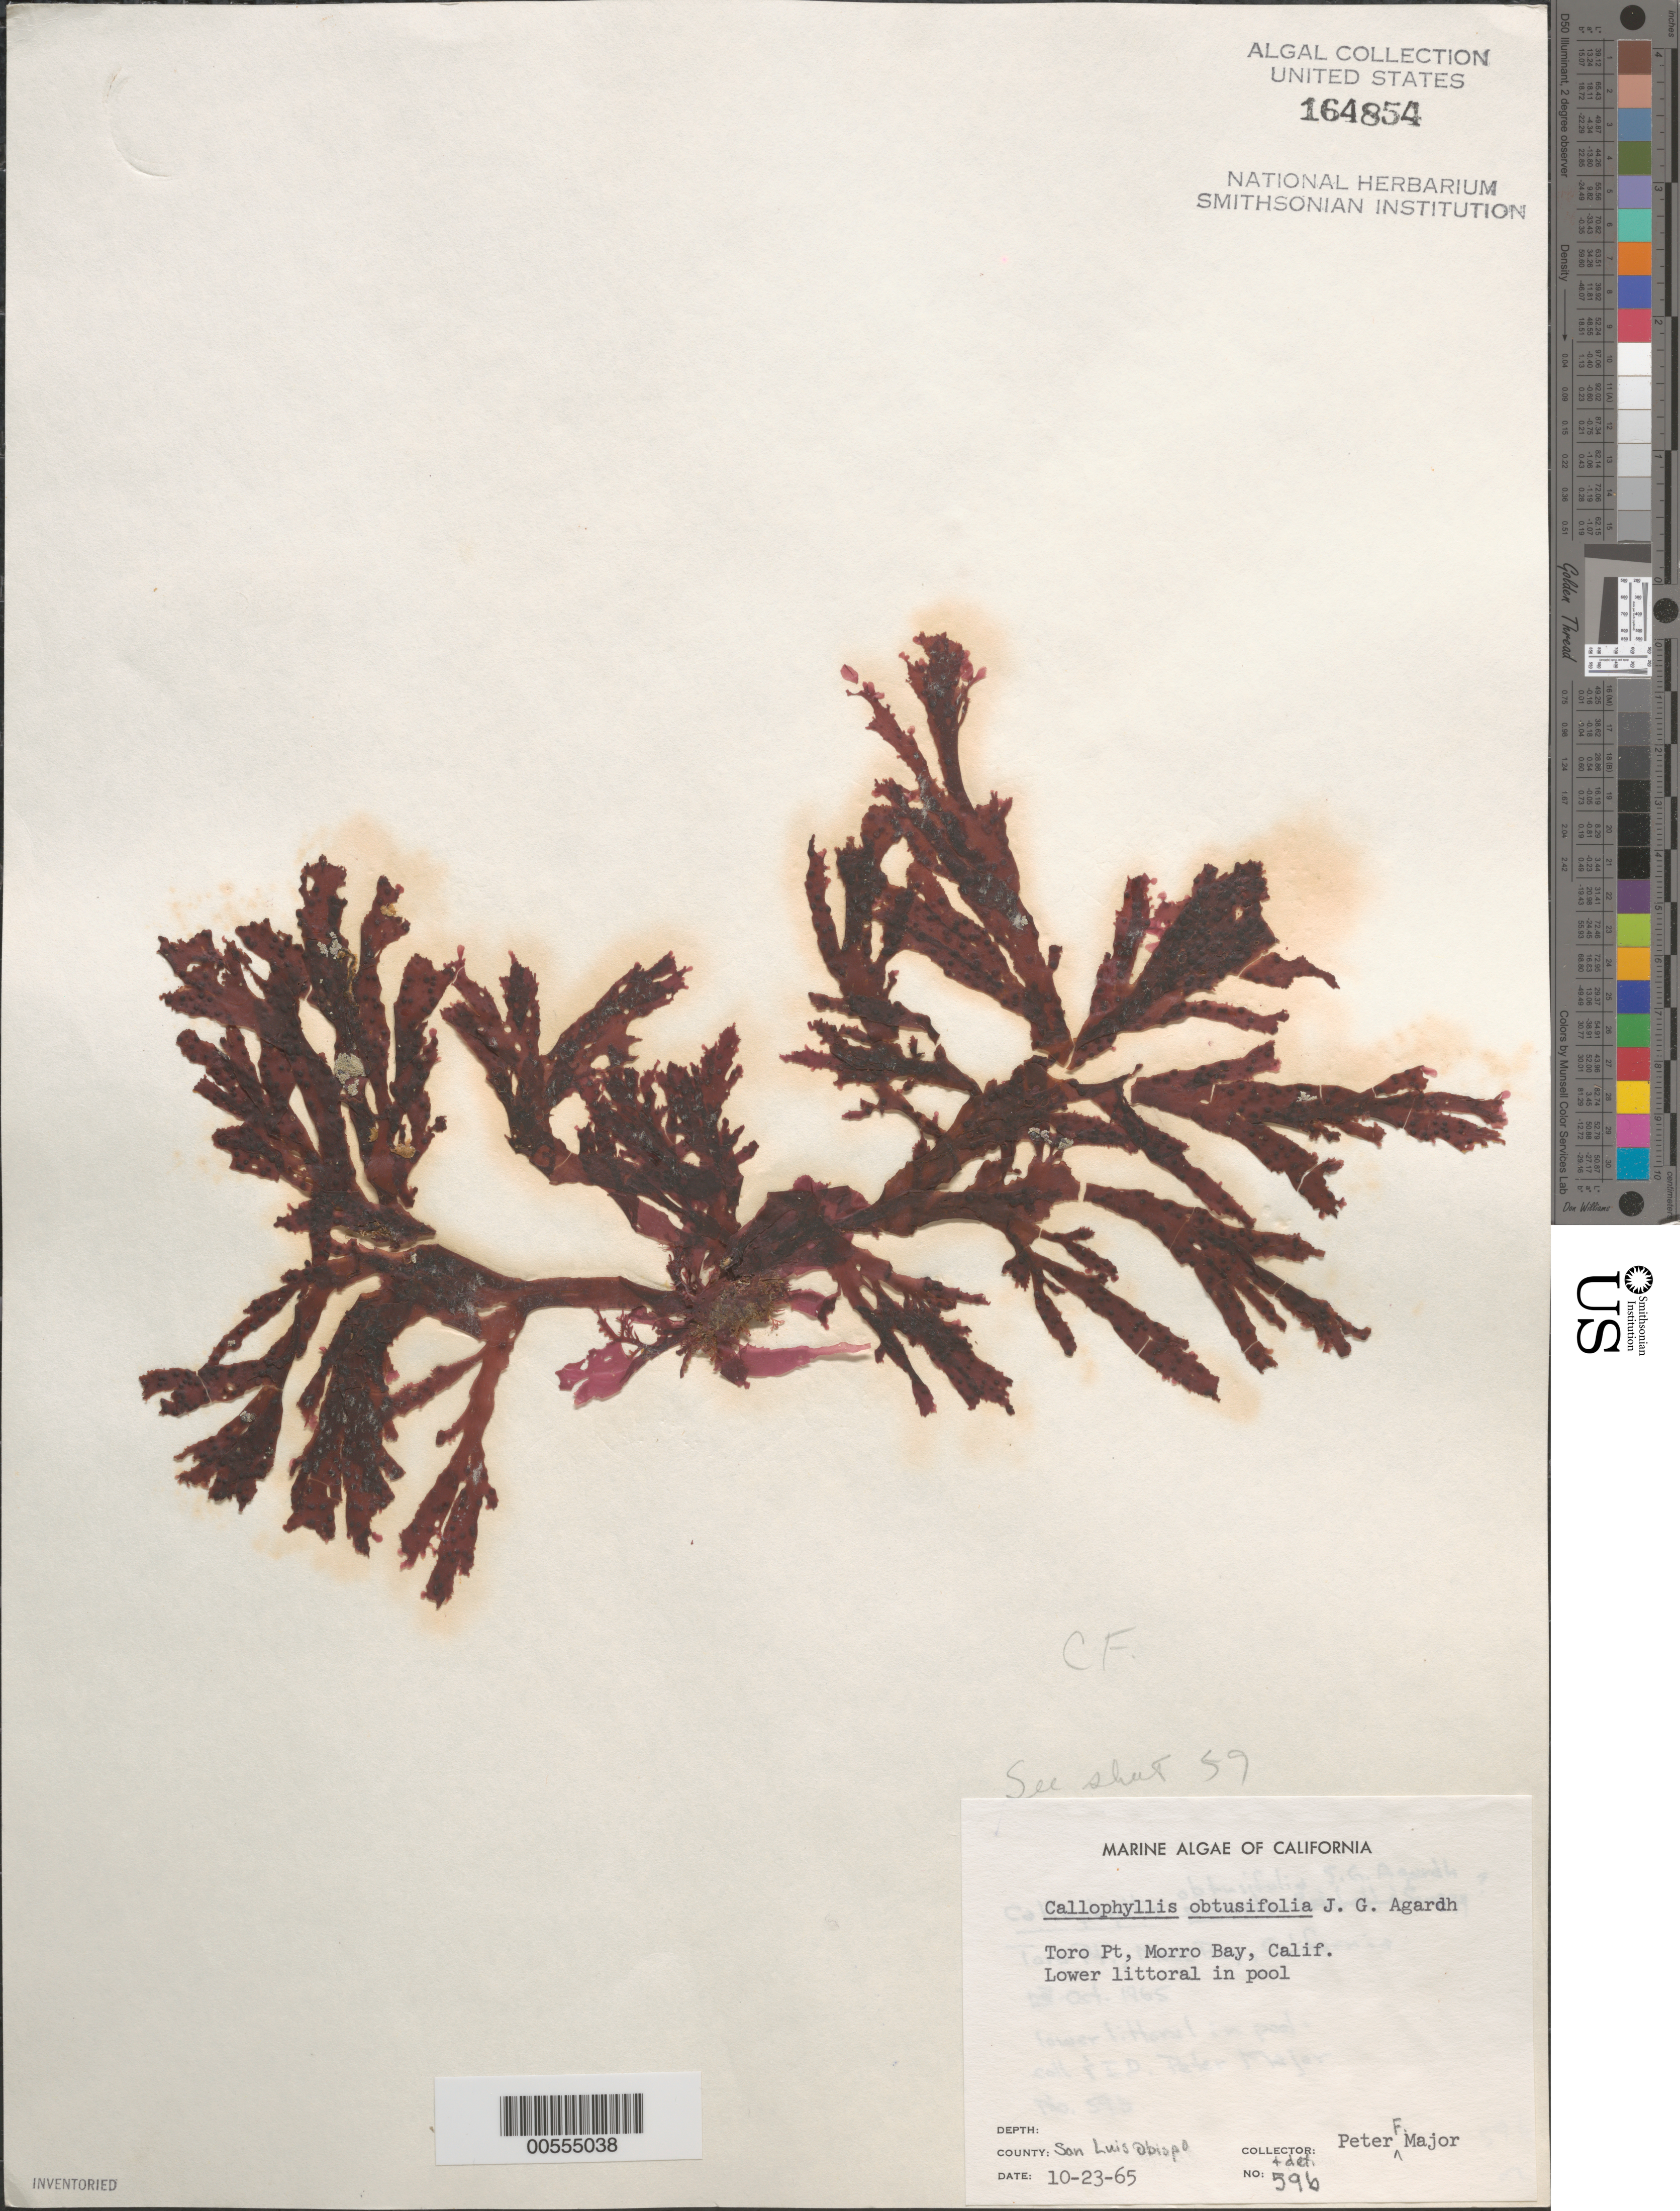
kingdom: Plantae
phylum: Rhodophyta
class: Florideophyceae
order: Gigartinales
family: Kallymeniaceae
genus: Callophyllis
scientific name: Callophyllis obtusifolia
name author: J. Agardh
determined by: Major, P. F.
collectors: P. Major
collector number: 59b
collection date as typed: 23 Oct 1965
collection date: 1965-10-23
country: United States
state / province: California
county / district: San Luis Obispo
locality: Toro Point, Morro Bay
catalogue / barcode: US 164854